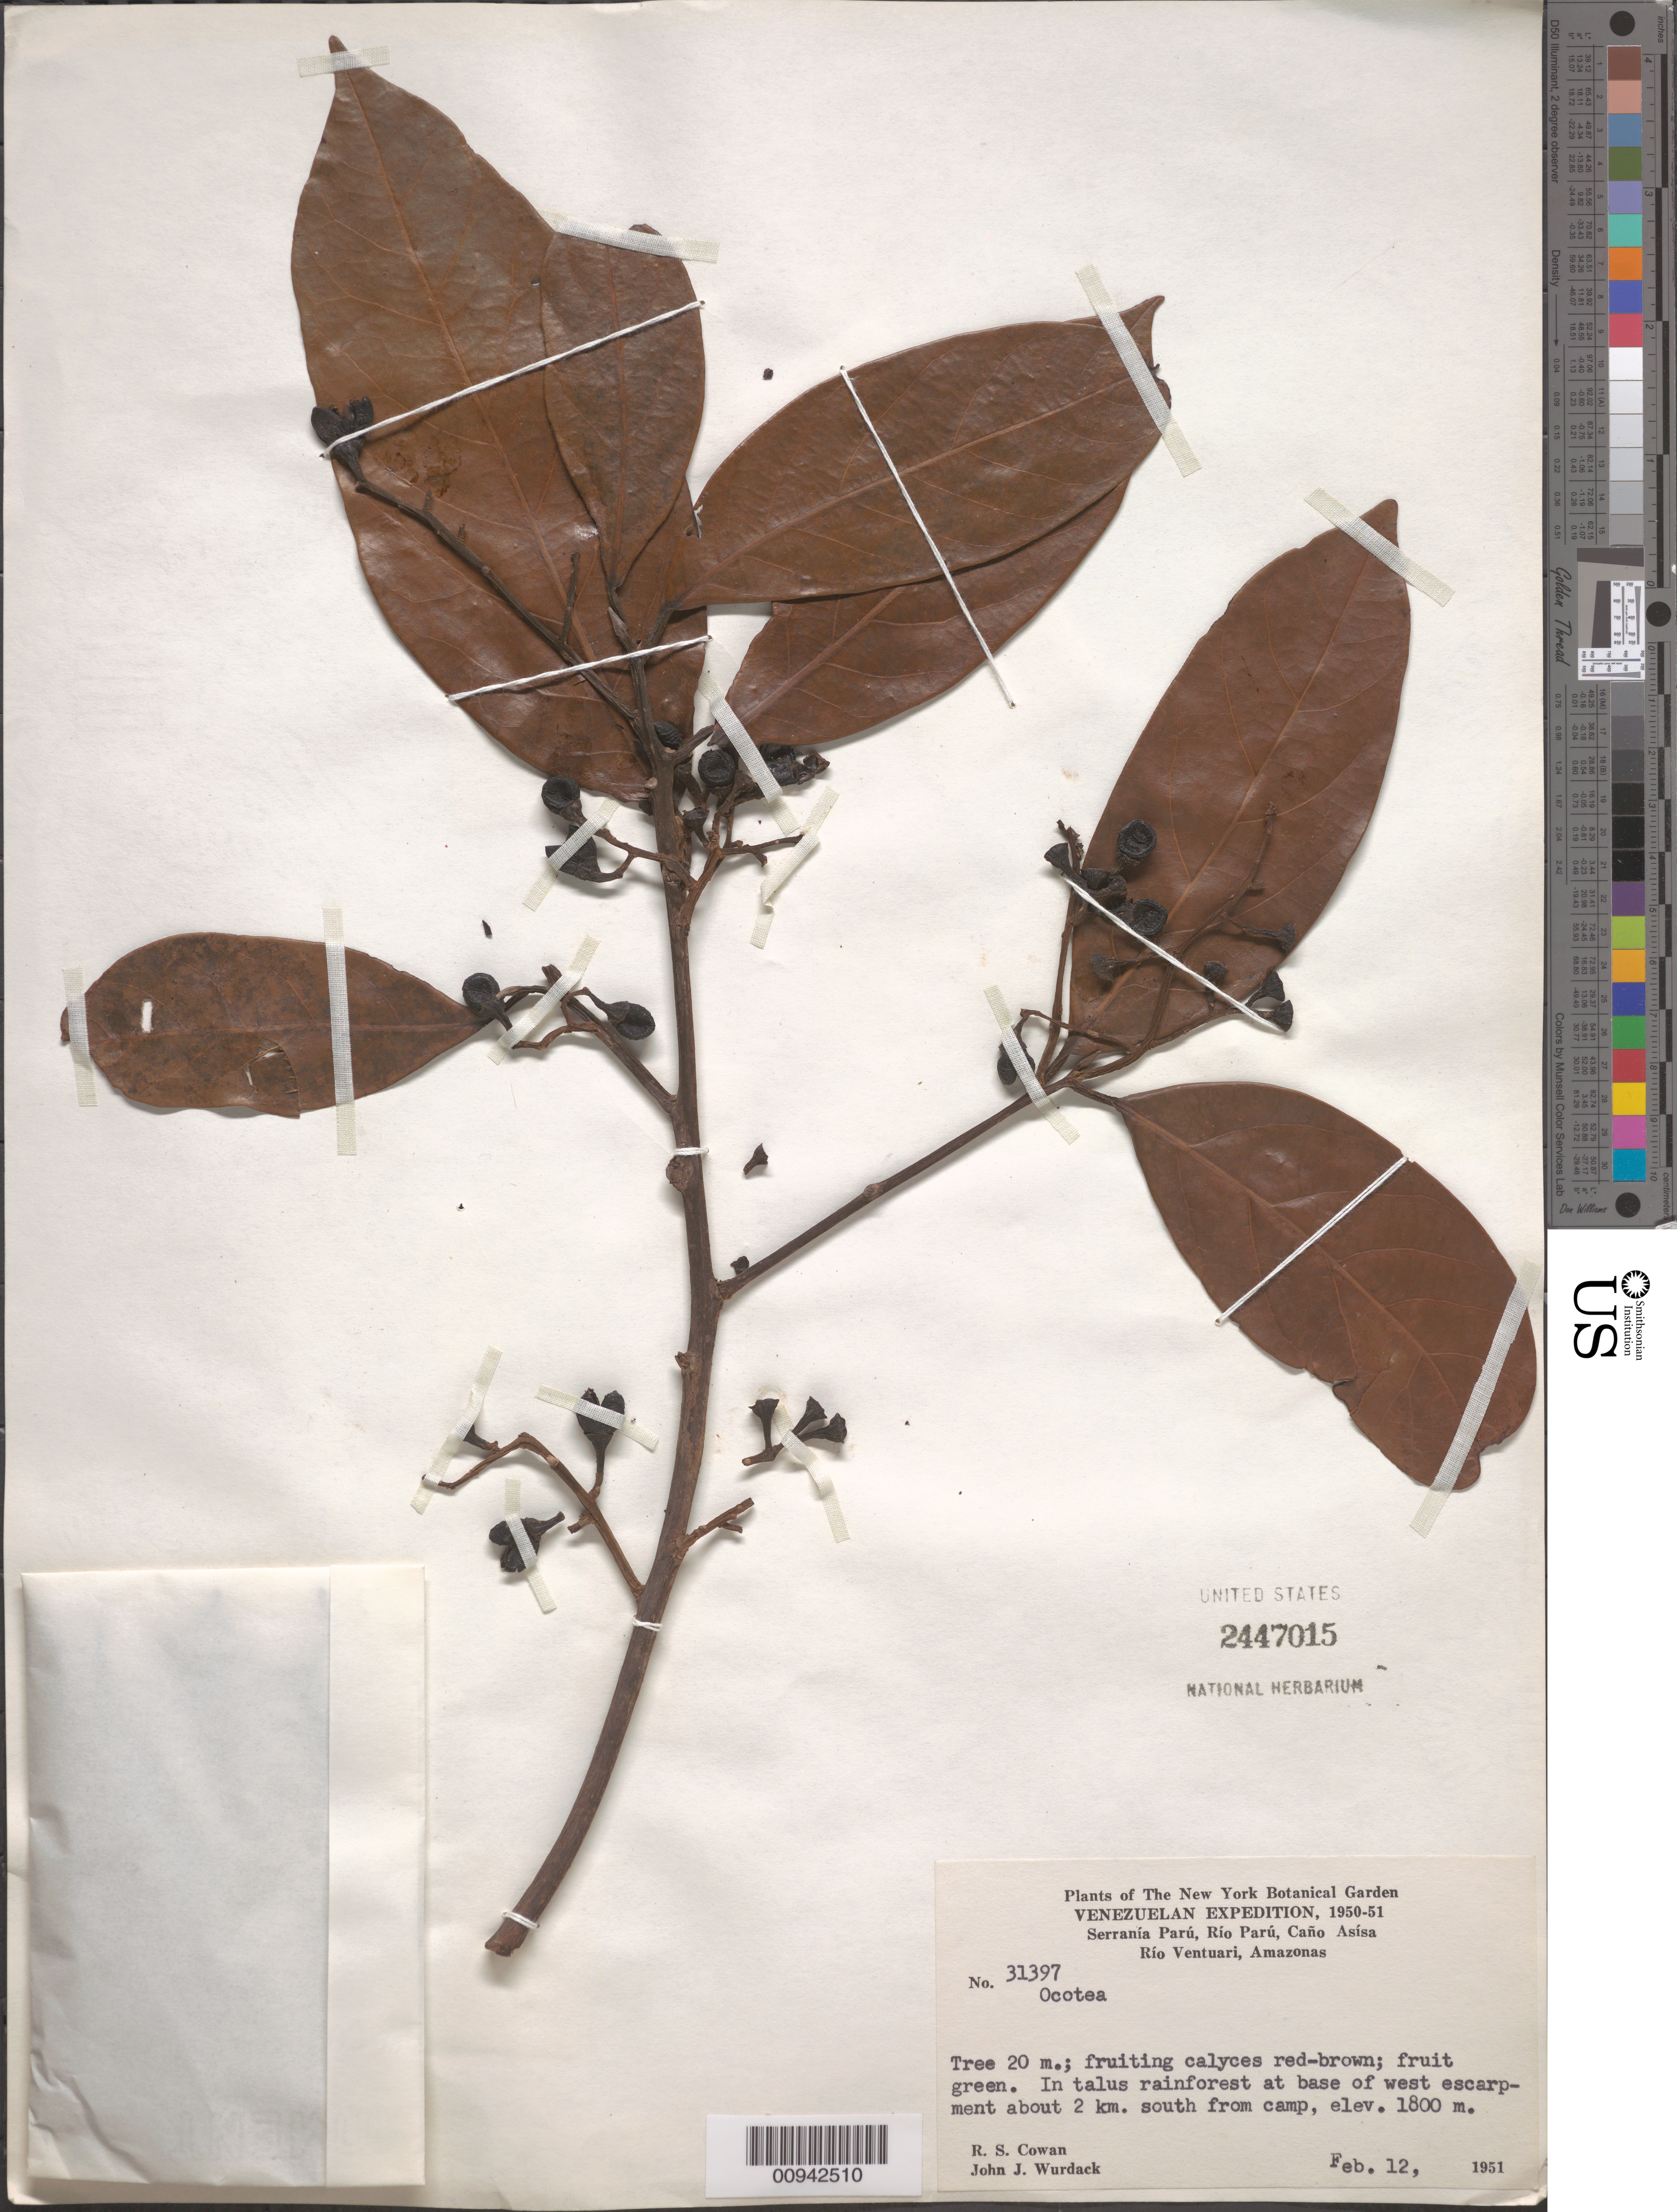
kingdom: Plantae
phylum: Tracheophyta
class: Magnoliopsida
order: Laurales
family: Lauraceae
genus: Ocotea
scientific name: Ocotea sp.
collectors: R. S. Cowan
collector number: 31397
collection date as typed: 12-Feb-51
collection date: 1951-02-12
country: Venezuela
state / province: Amazonas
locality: Serranía Parú, Río Parú, Caño Asísa; base of west escarpment about 2m south from camp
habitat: Talus rainforest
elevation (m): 1800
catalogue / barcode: US 2447015